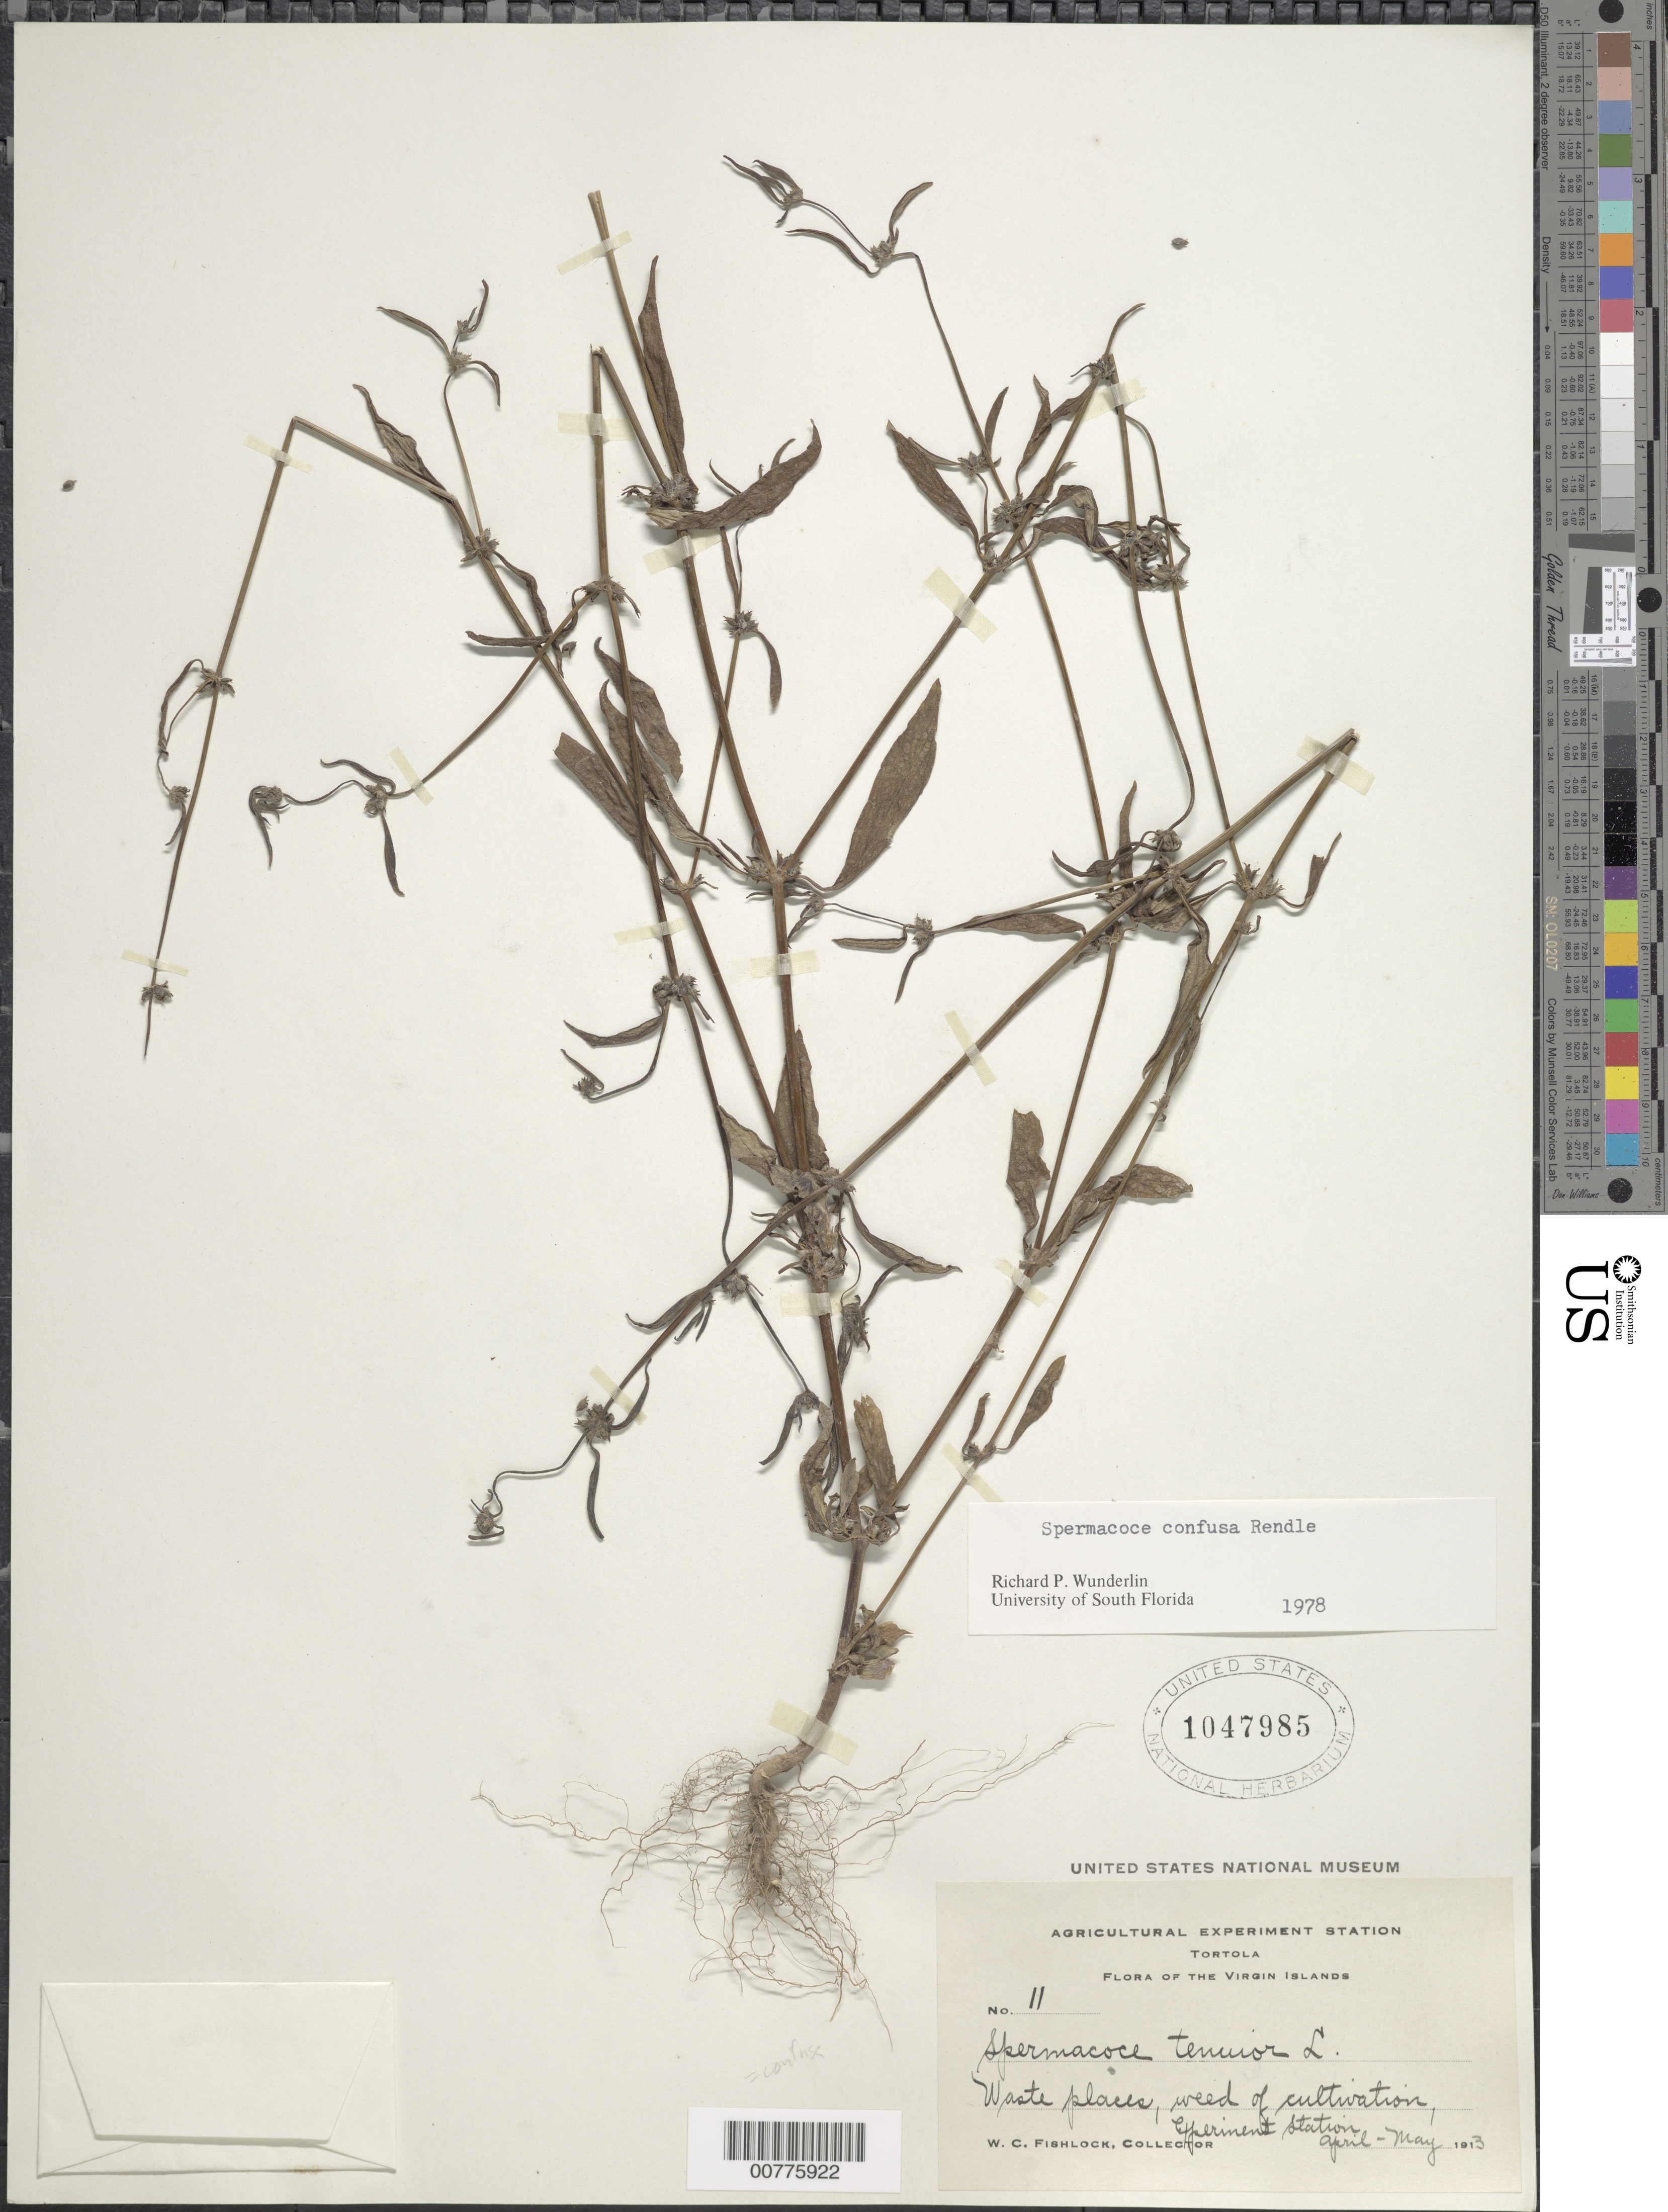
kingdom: Plantae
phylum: Tracheophyta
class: Magnoliopsida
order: Gentianales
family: Rubiaceae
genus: Spermacoce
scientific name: Spermacoce tenuior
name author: L.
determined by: Wunderlin, Richard P.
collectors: W. Fishlock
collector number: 11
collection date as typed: Apr 1913 to -- May 1913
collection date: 1913-04/1913-05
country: British Virgin Islands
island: Tortola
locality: Waste places, Experiment Station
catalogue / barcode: US 1047985